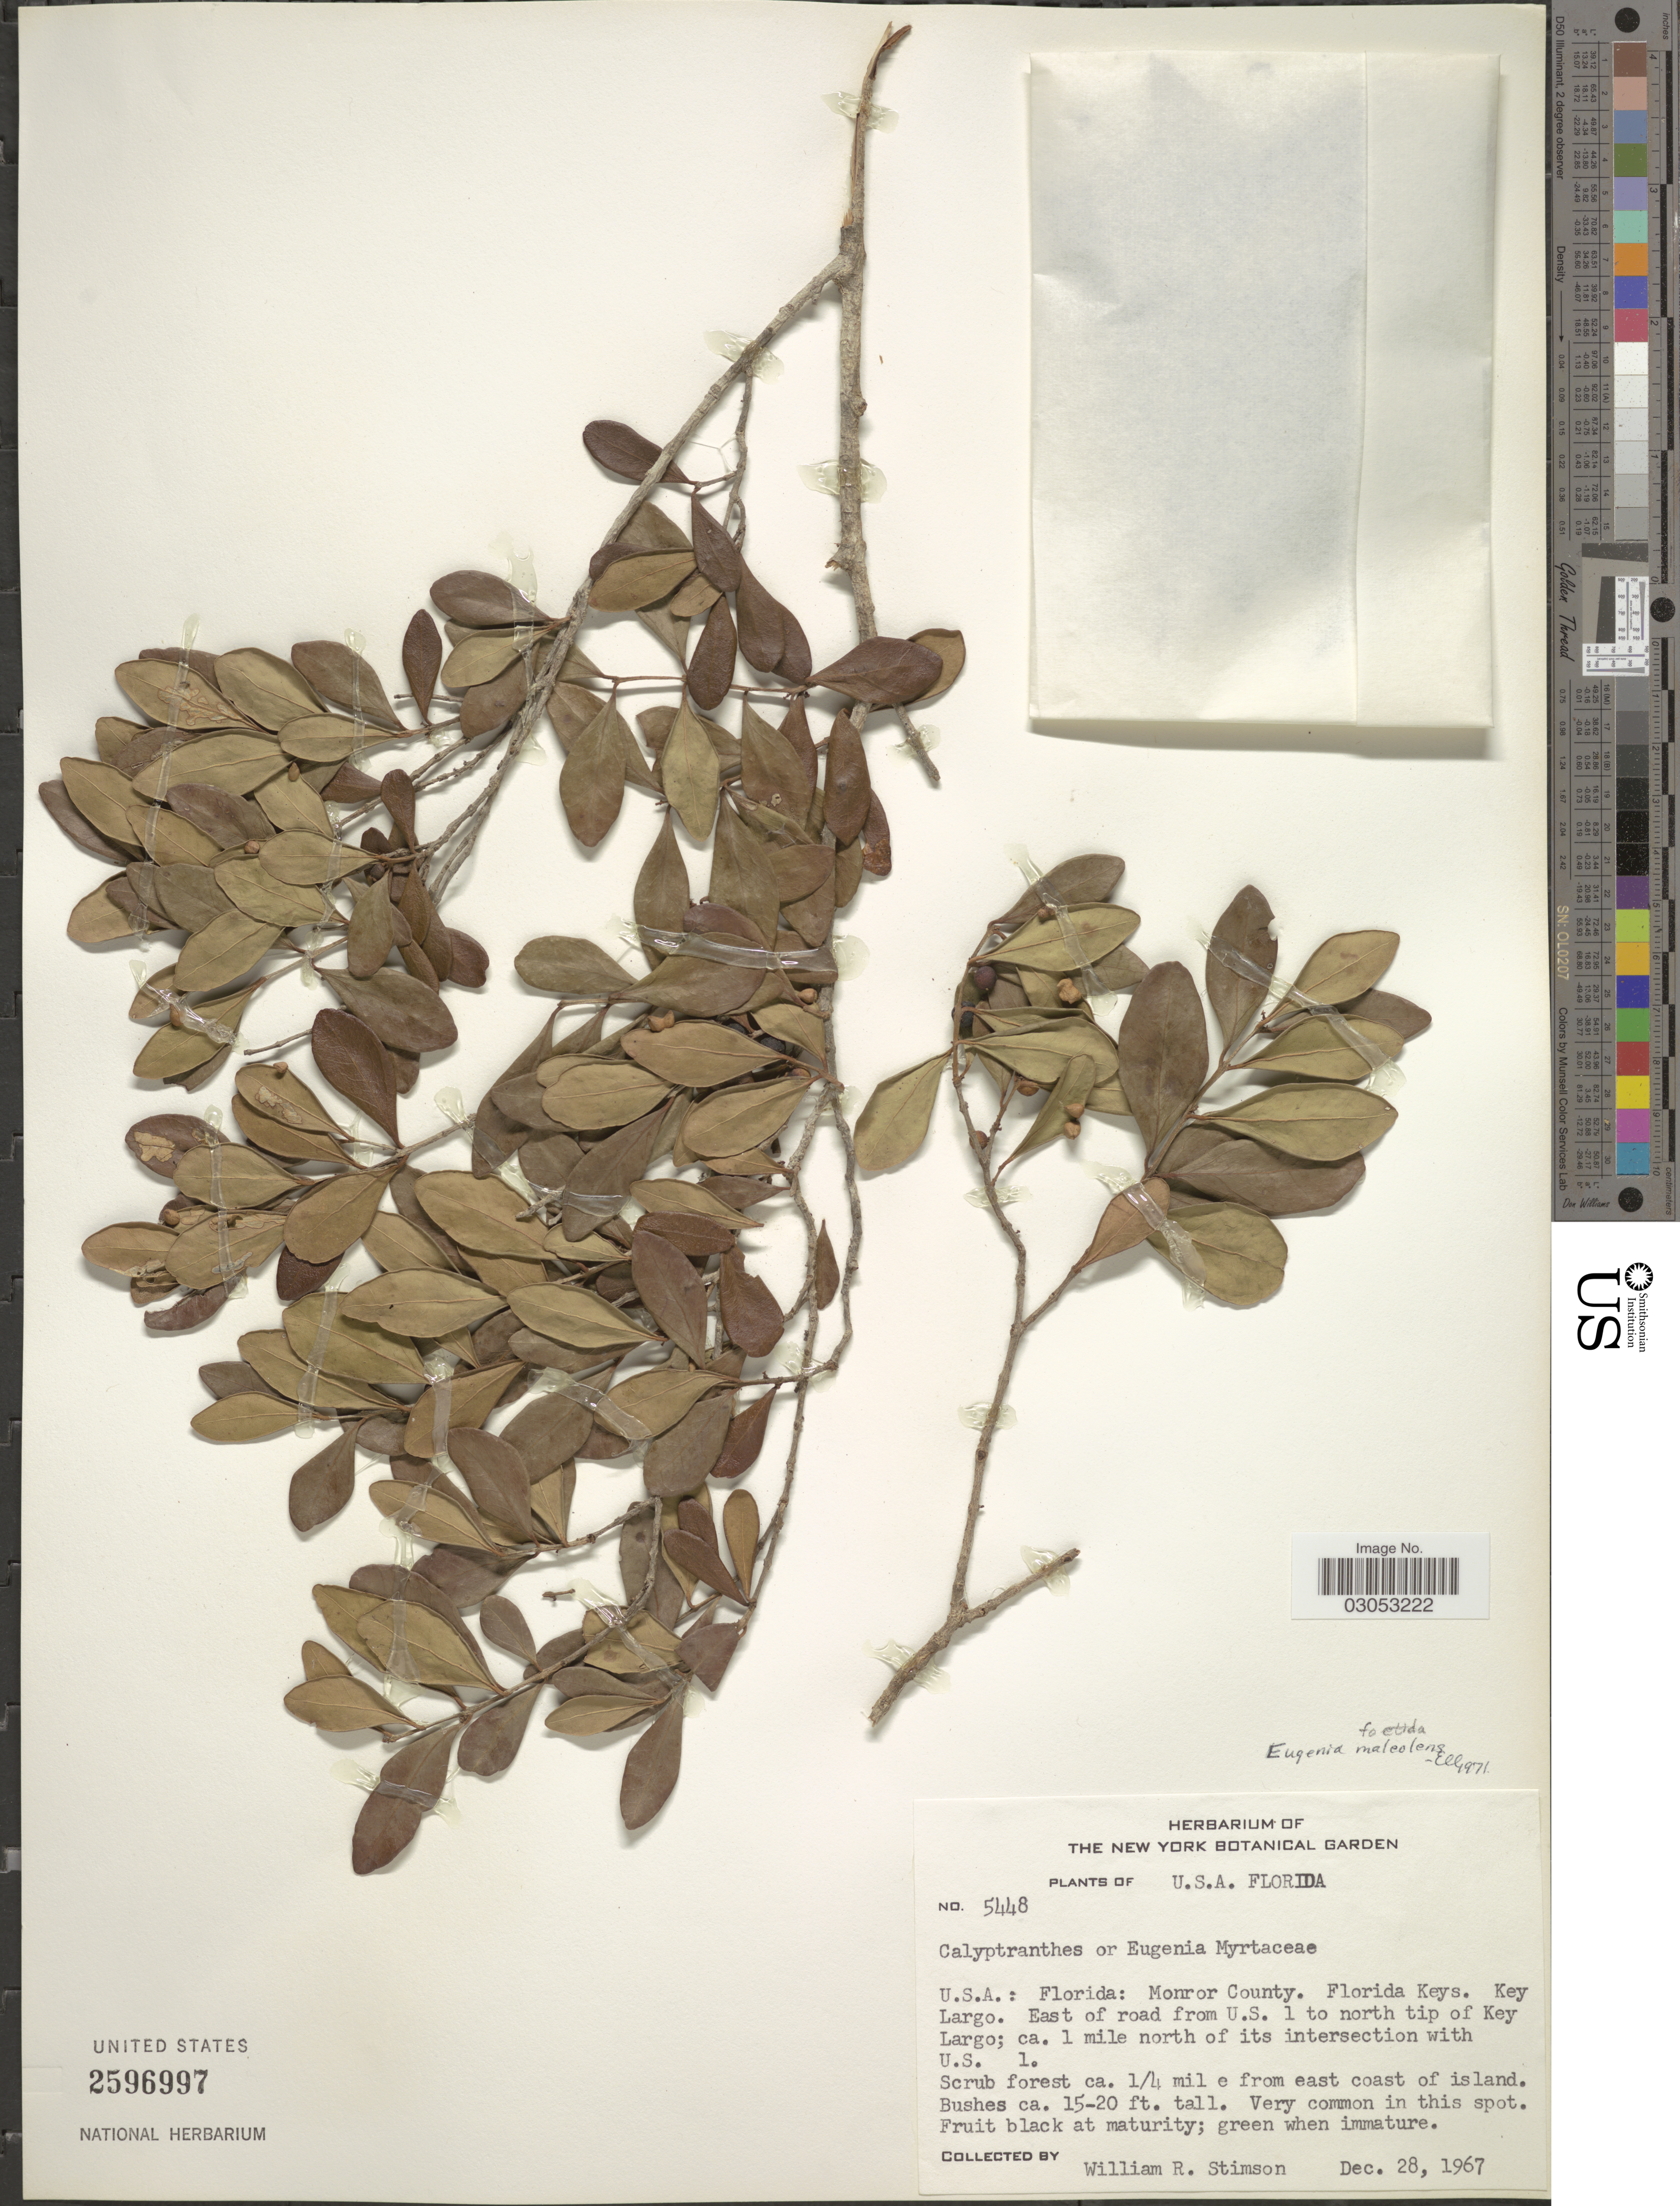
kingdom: Plantae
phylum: Tracheophyta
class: Magnoliopsida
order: Myrtales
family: Myrtaceae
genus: Eugenia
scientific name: Eugenia foetida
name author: Pers.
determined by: Strong, Mark T., (BOT), Smithsonian Institution - National Museum of Natural History (UNITED STATES)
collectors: W. R. Stimson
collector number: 5448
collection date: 1967-12-28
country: United States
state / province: Florida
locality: Monror County, Florida Keys, Key Largo, East of road from U.S. 1 to north tip of Key Largo; ca. 1 miles north of its intersection with U.S. 1.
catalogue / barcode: US 2596997